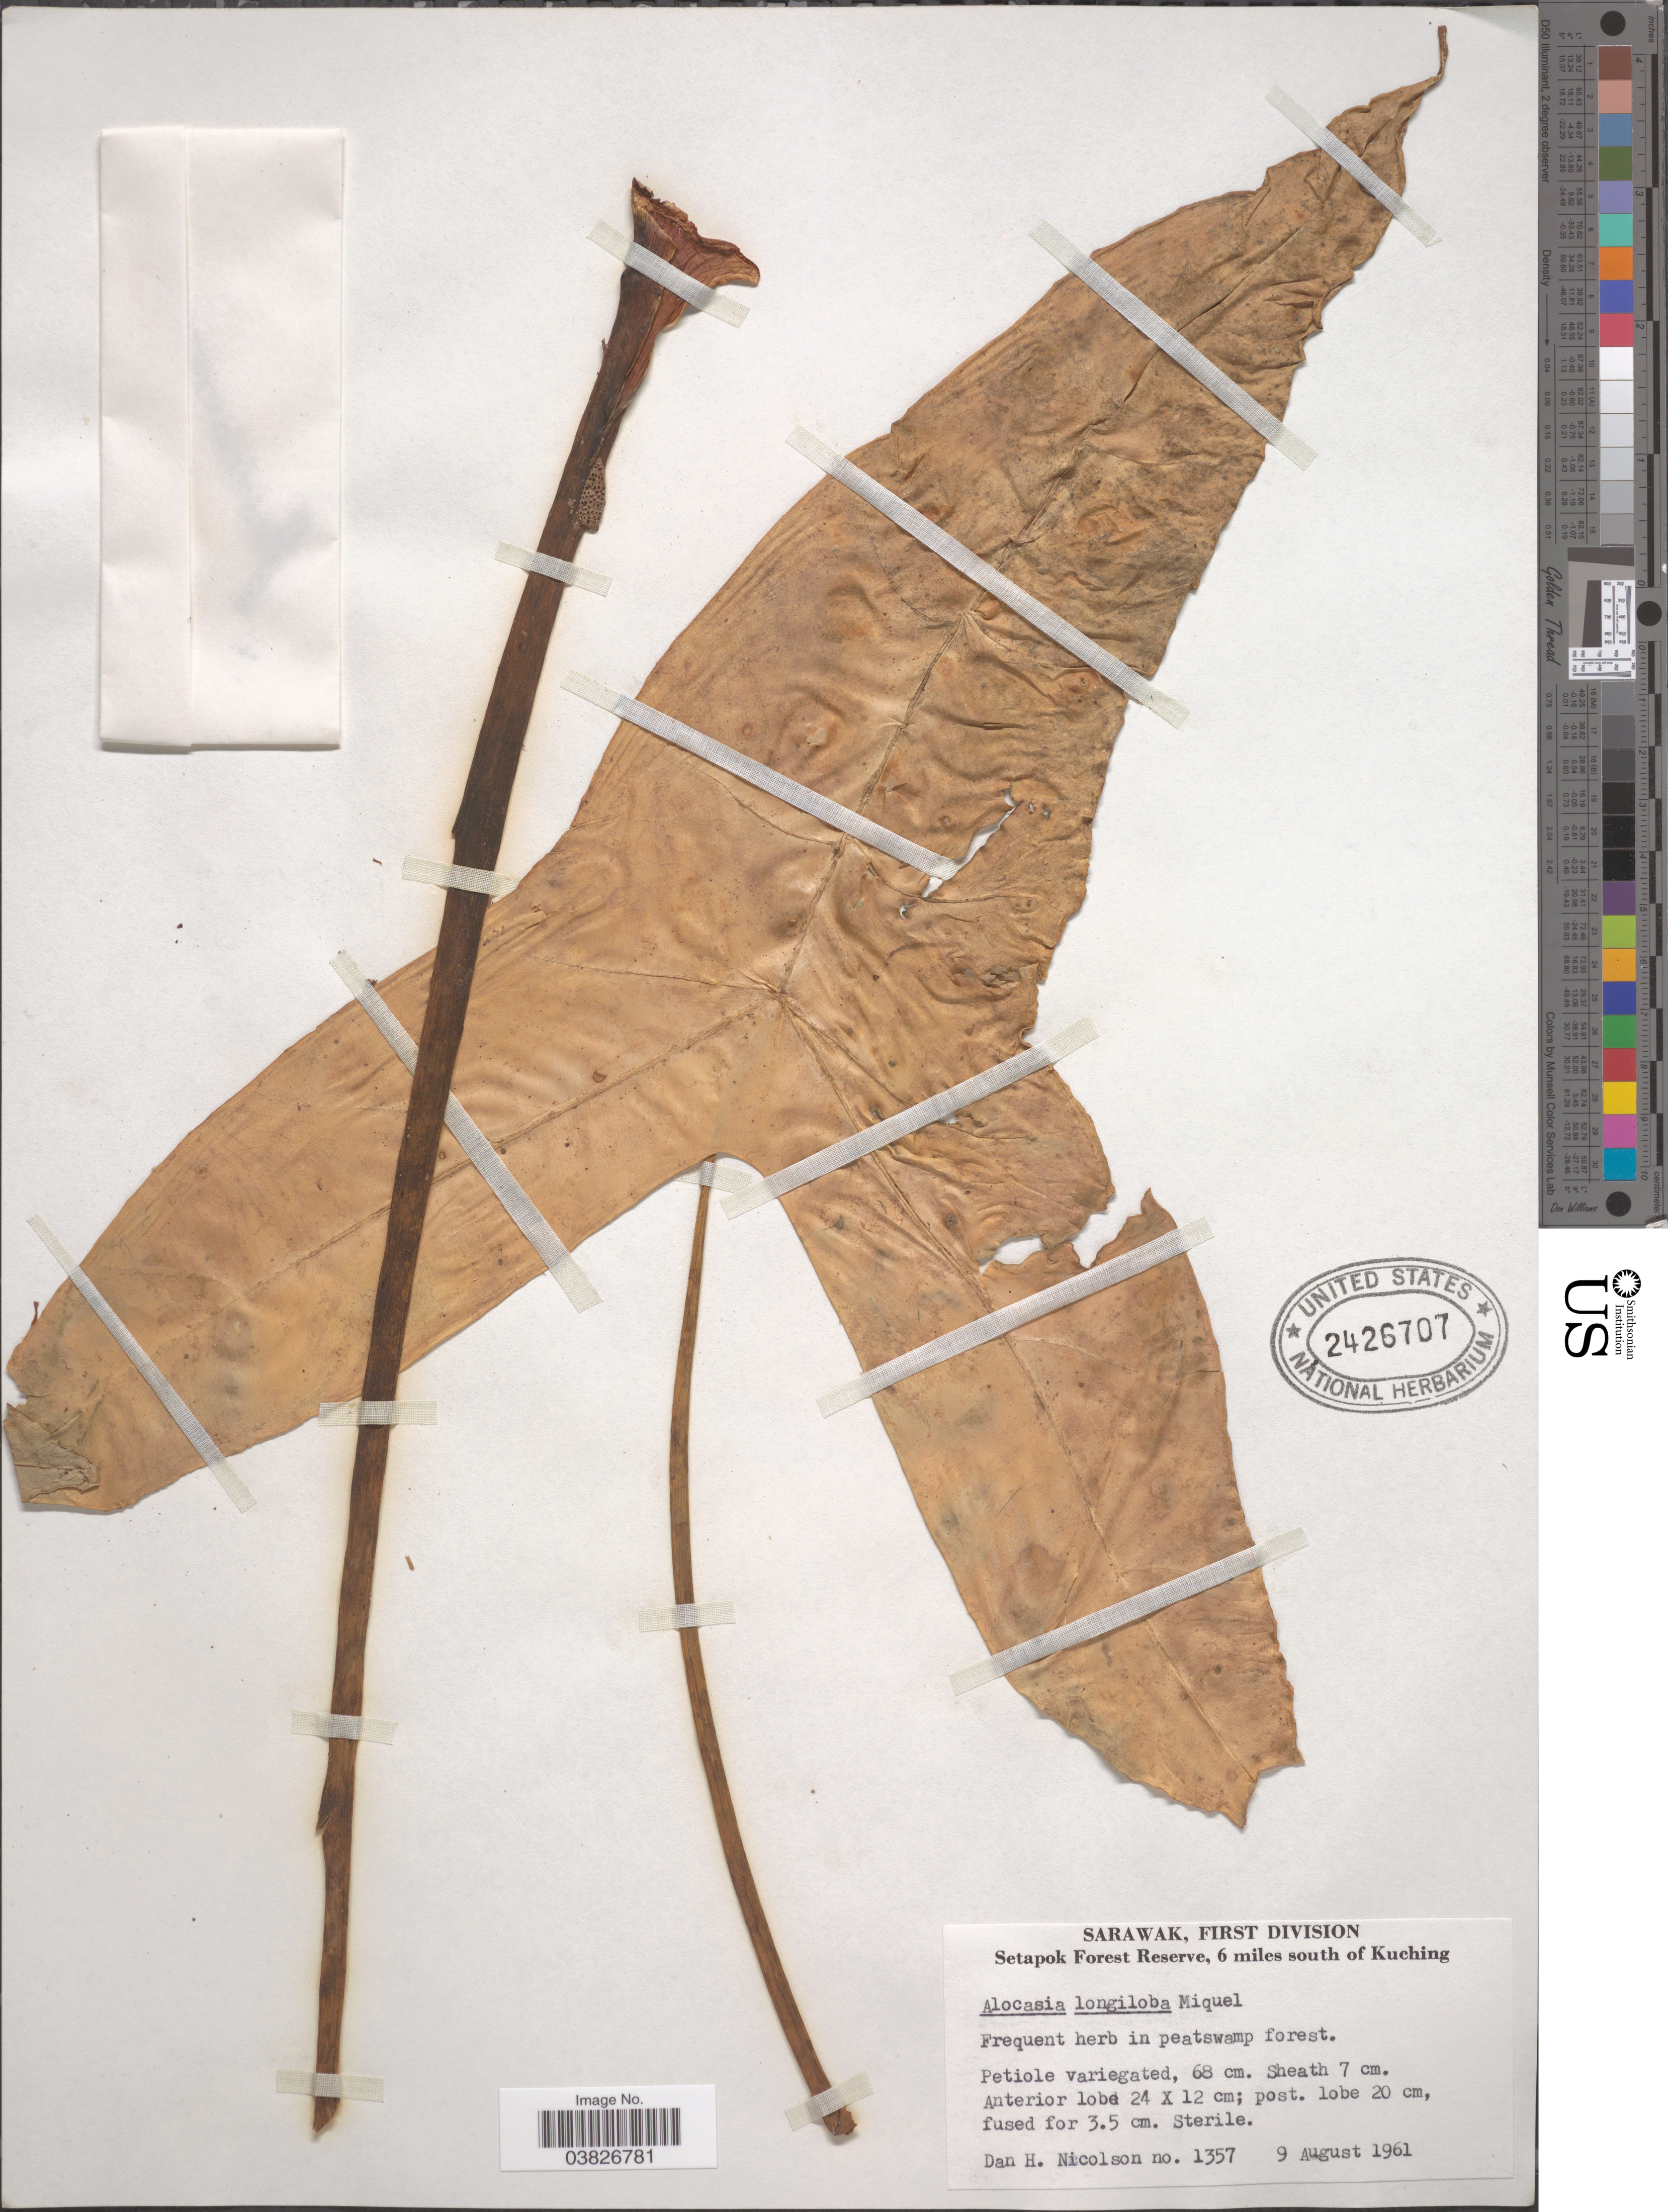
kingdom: Plantae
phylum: Tracheophyta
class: Liliopsida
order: Alismatales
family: Araceae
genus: Alocasia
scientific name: Alocasia longiloba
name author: Miq.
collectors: D. H. Nicolson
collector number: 1357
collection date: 1961-08-09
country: Malaysia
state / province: Sarawak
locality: First Divison. Setapok Forest Reserve, 6 miles south of Kuching.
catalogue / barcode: US 2426707